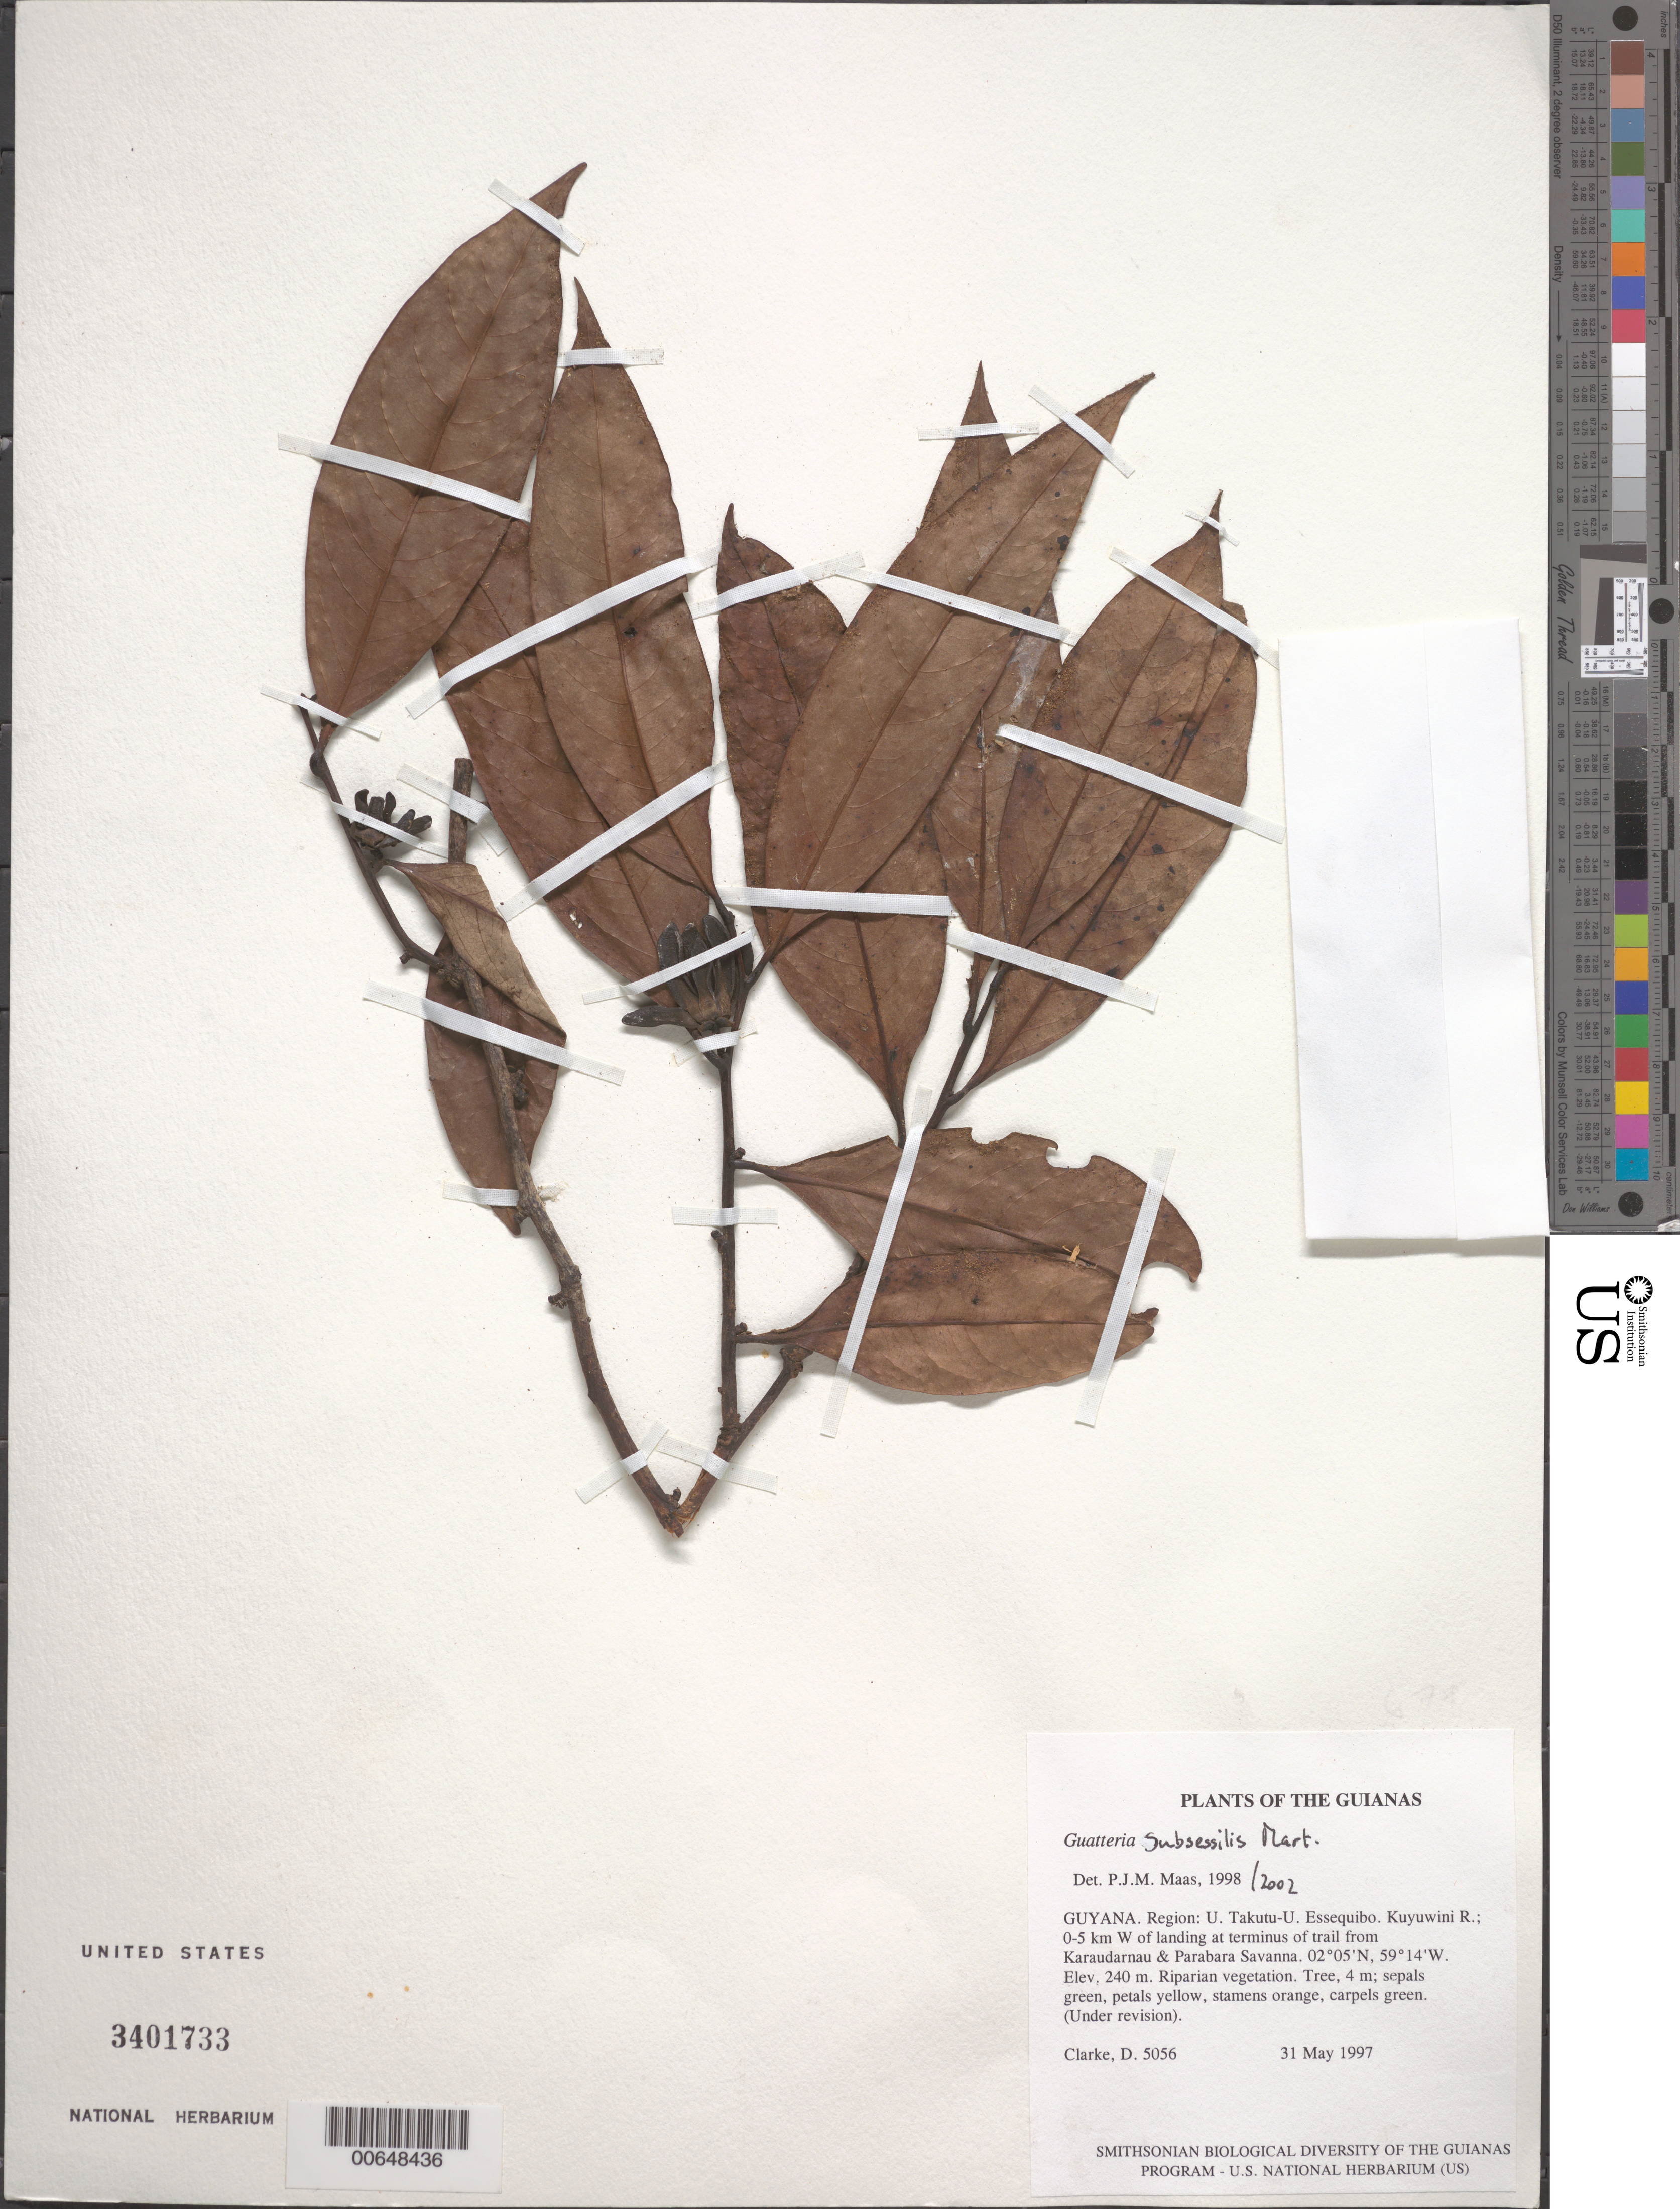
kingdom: Plantae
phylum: Tracheophyta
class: Magnoliopsida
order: Magnoliales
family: Annonaceae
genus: Guatteria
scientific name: Guatteria subsessilis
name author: Mart.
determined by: Maas, Paul J. M.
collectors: H. D. Clarke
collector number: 5056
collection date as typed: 31 May 1997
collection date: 1997-05-31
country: Guyana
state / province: U. Takutu-U. Essequibo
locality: Kuyuwini R.; 0-5 km W of landing at terminus of trail from Karaudarnau & Parabara Savanna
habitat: Riparian vegetation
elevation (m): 240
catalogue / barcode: US 3401733